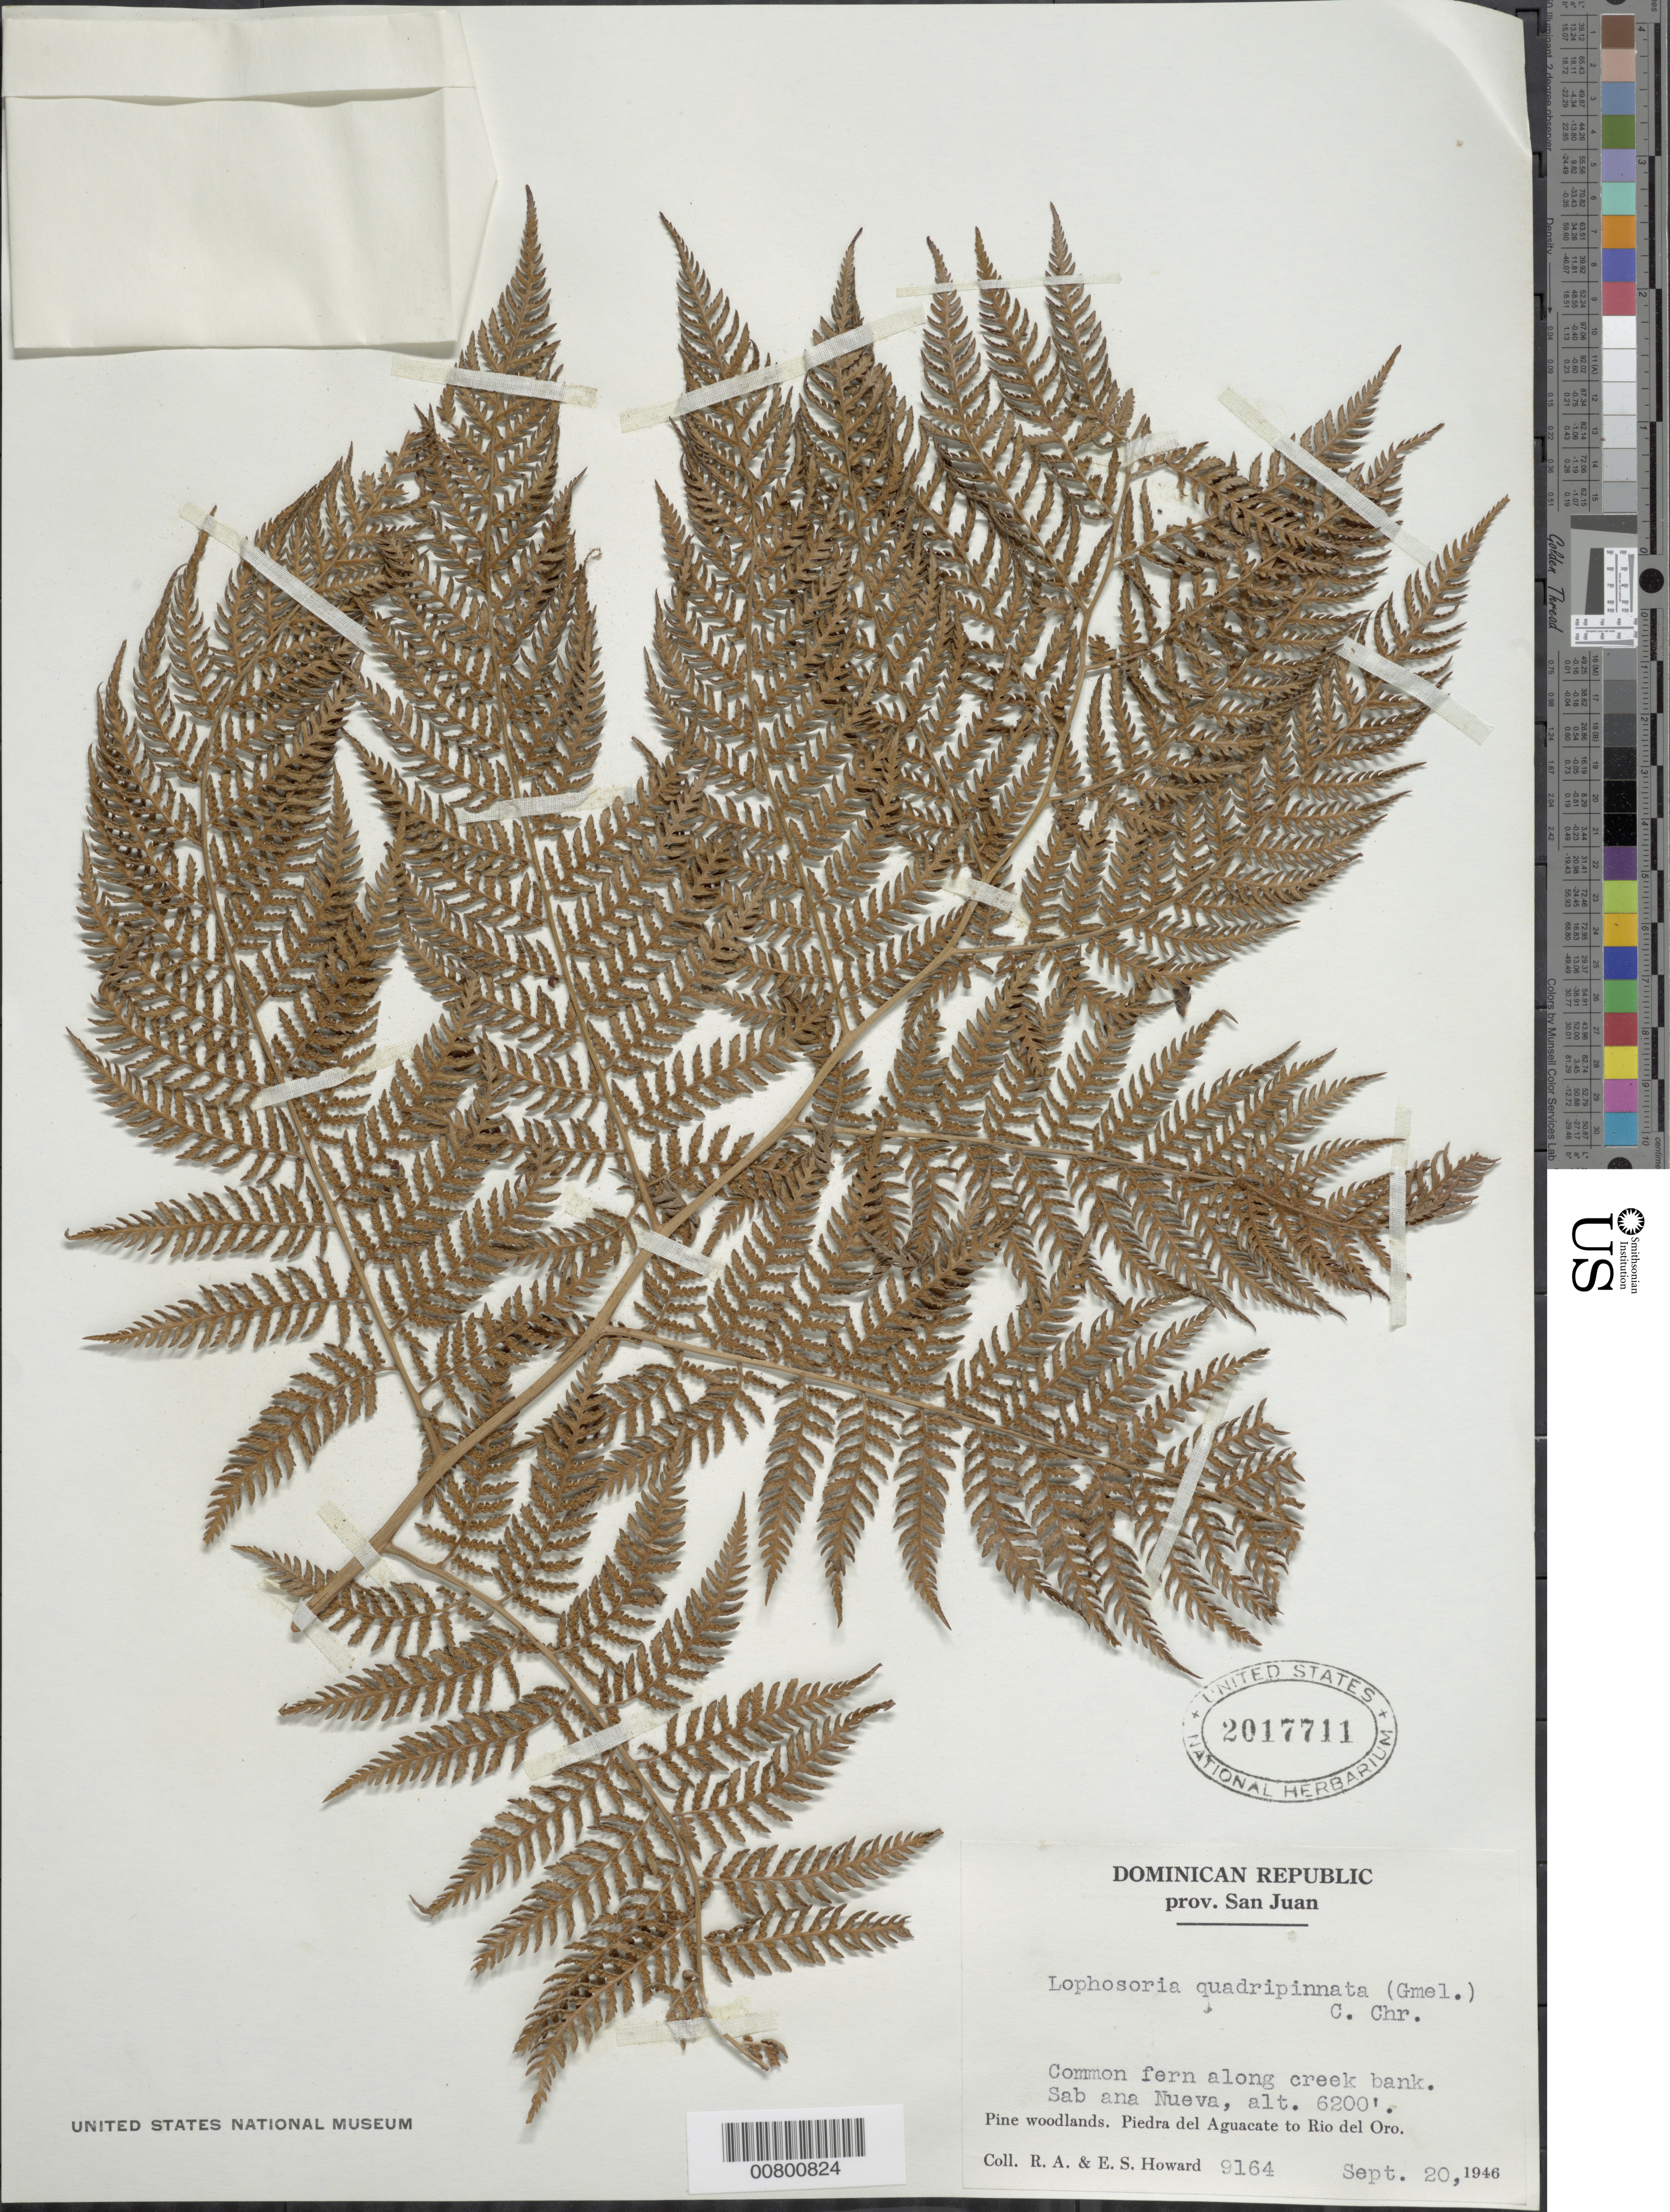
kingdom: Plantae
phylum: Tracheophyta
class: Polypodiopsida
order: Cyatheales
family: Dicksoniaceae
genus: Lophosoria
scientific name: Lophosoria quadripinnata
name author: (J.F. Gmel.) C. Chr.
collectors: R. A. Howard & E. S. Howard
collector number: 9164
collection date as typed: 20 Sep 1946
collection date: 1946-09-20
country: Dominican Republic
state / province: San Juan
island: Hispaniola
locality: Piedra del Aguacate to Río del Oro, Sabana Nueva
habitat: Along creek bank, pine woodlands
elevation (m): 1890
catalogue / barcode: US 2017711